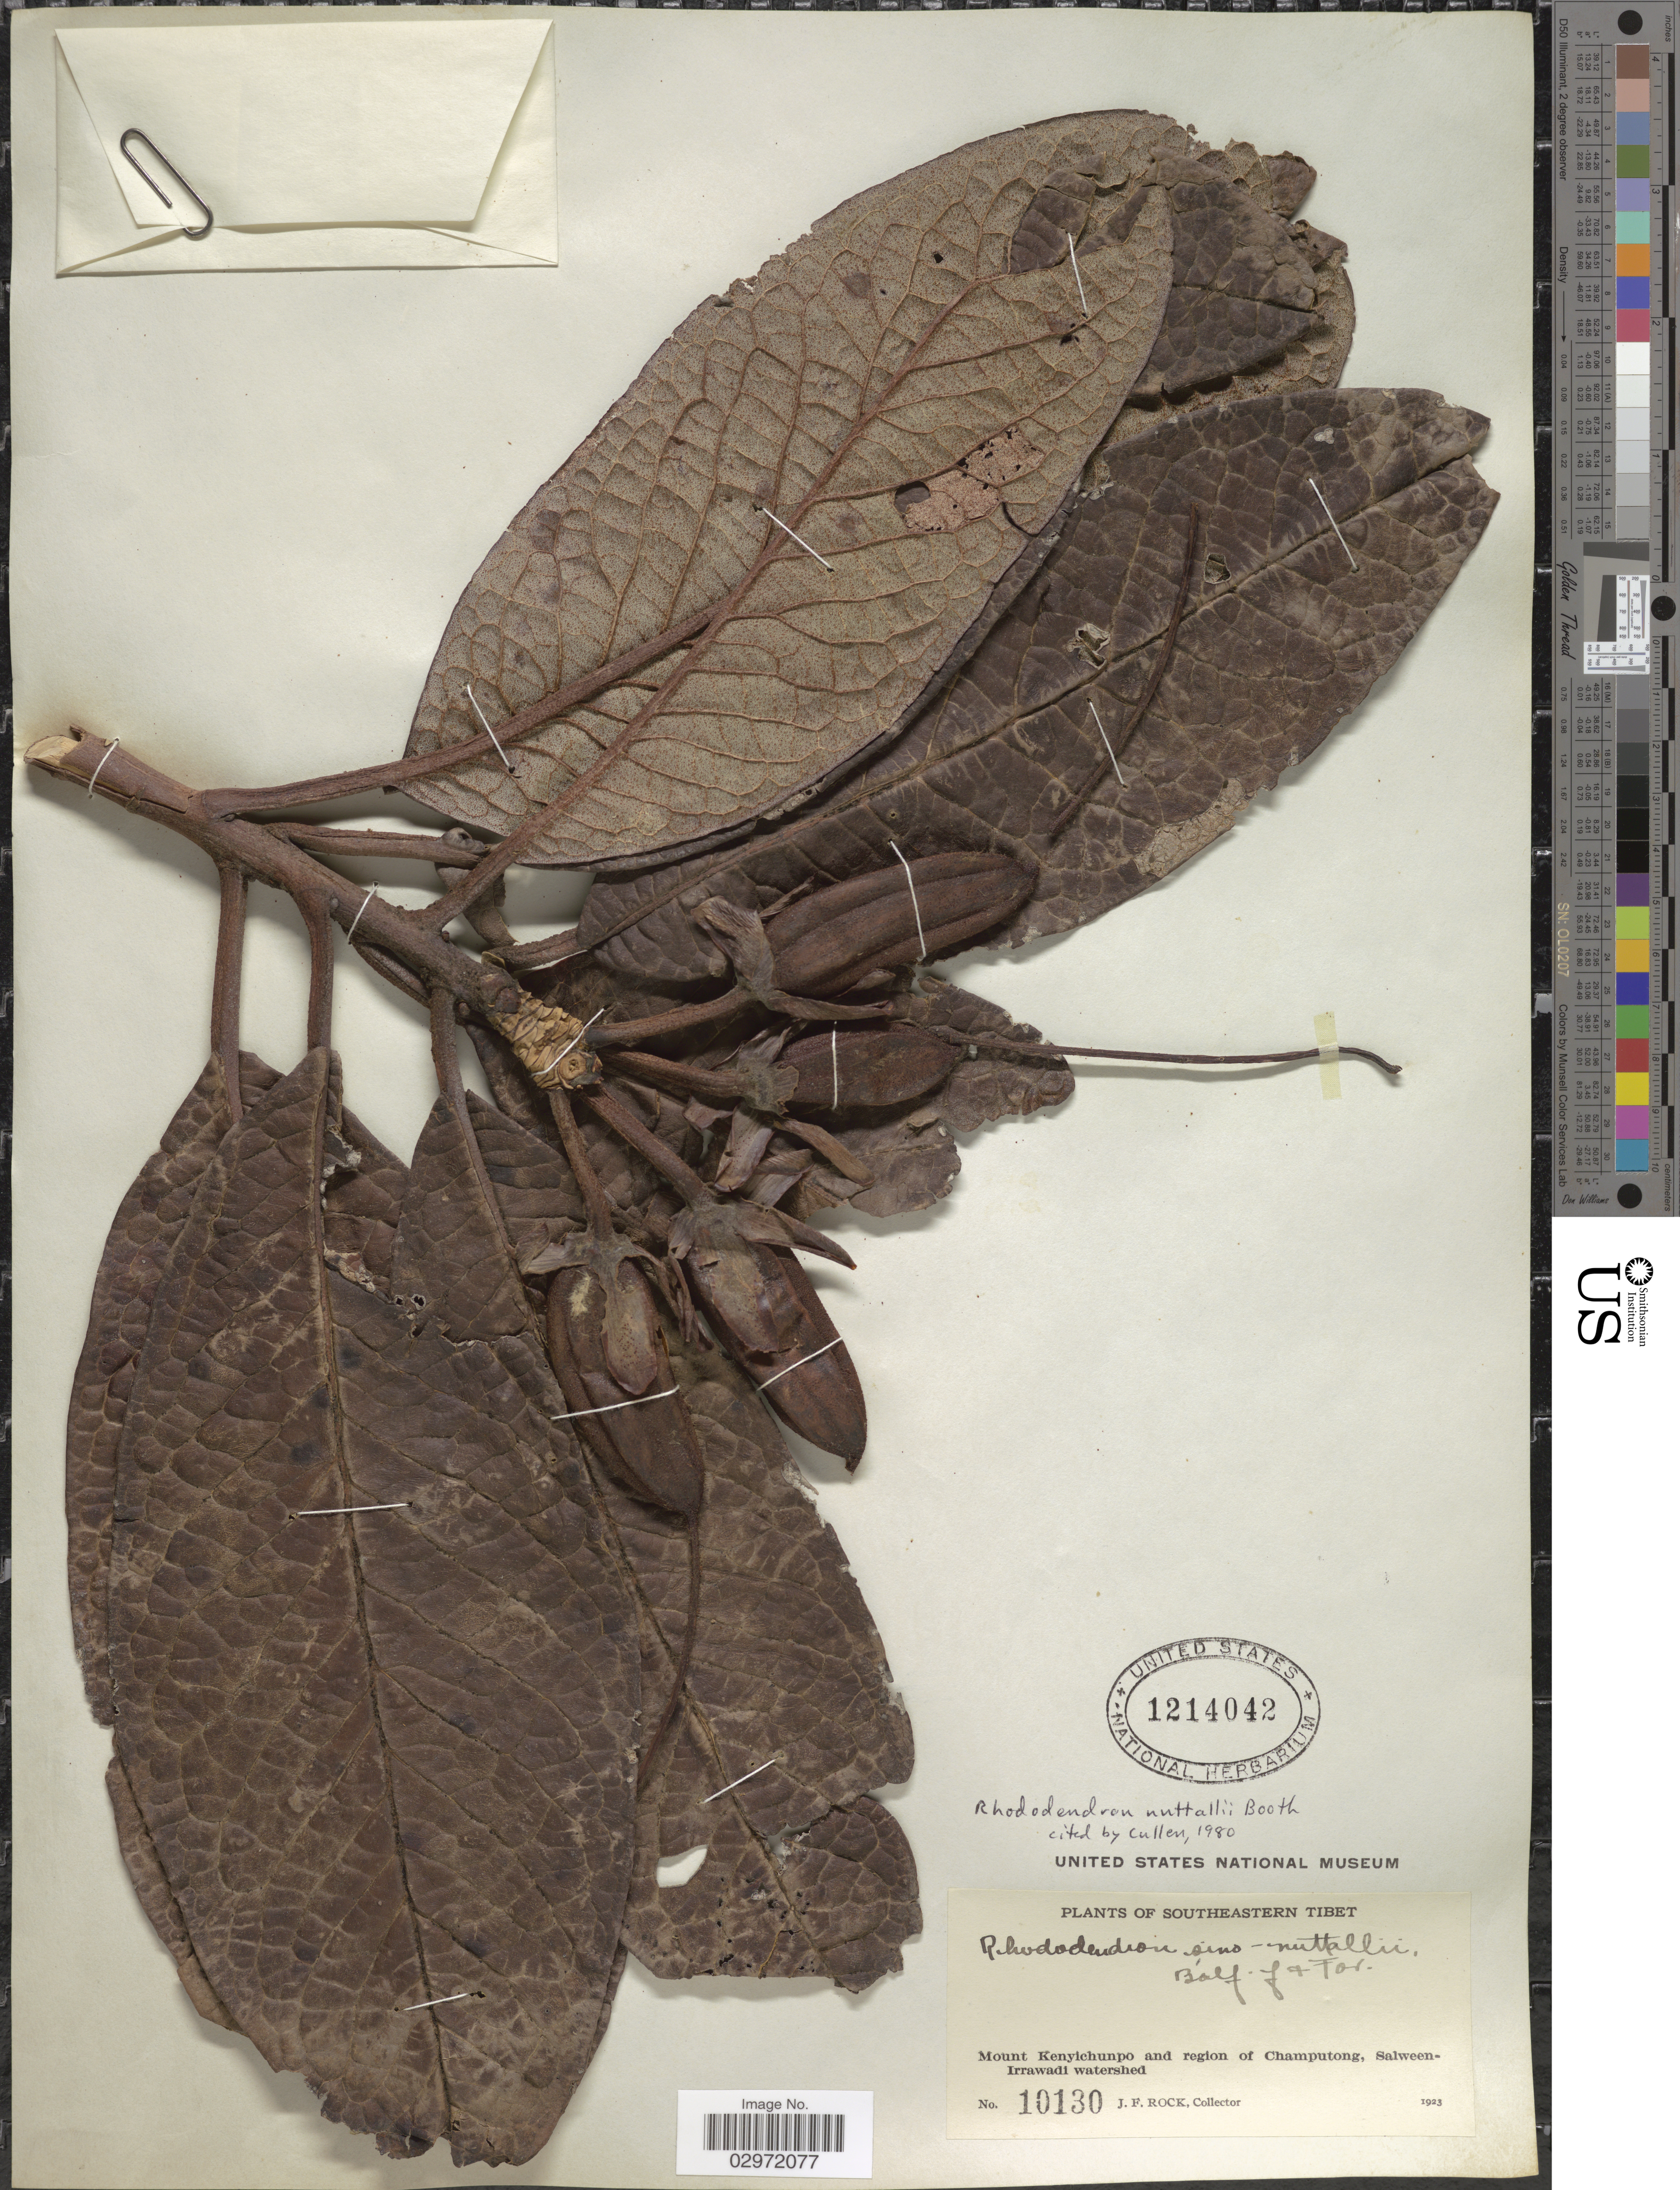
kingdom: Plantae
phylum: Tracheophyta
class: Magnoliopsida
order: Ericales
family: Ericaceae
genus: Rhododendron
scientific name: Rhododendron nuttallii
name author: Booth ex Nutt.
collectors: J. Rock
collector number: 10130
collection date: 1923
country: China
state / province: Xizang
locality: Southeastern Tibet. Mount Kenyichunpo and region of Champutong, Salweeen-Irrawadi watershed.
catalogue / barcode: US 1214042